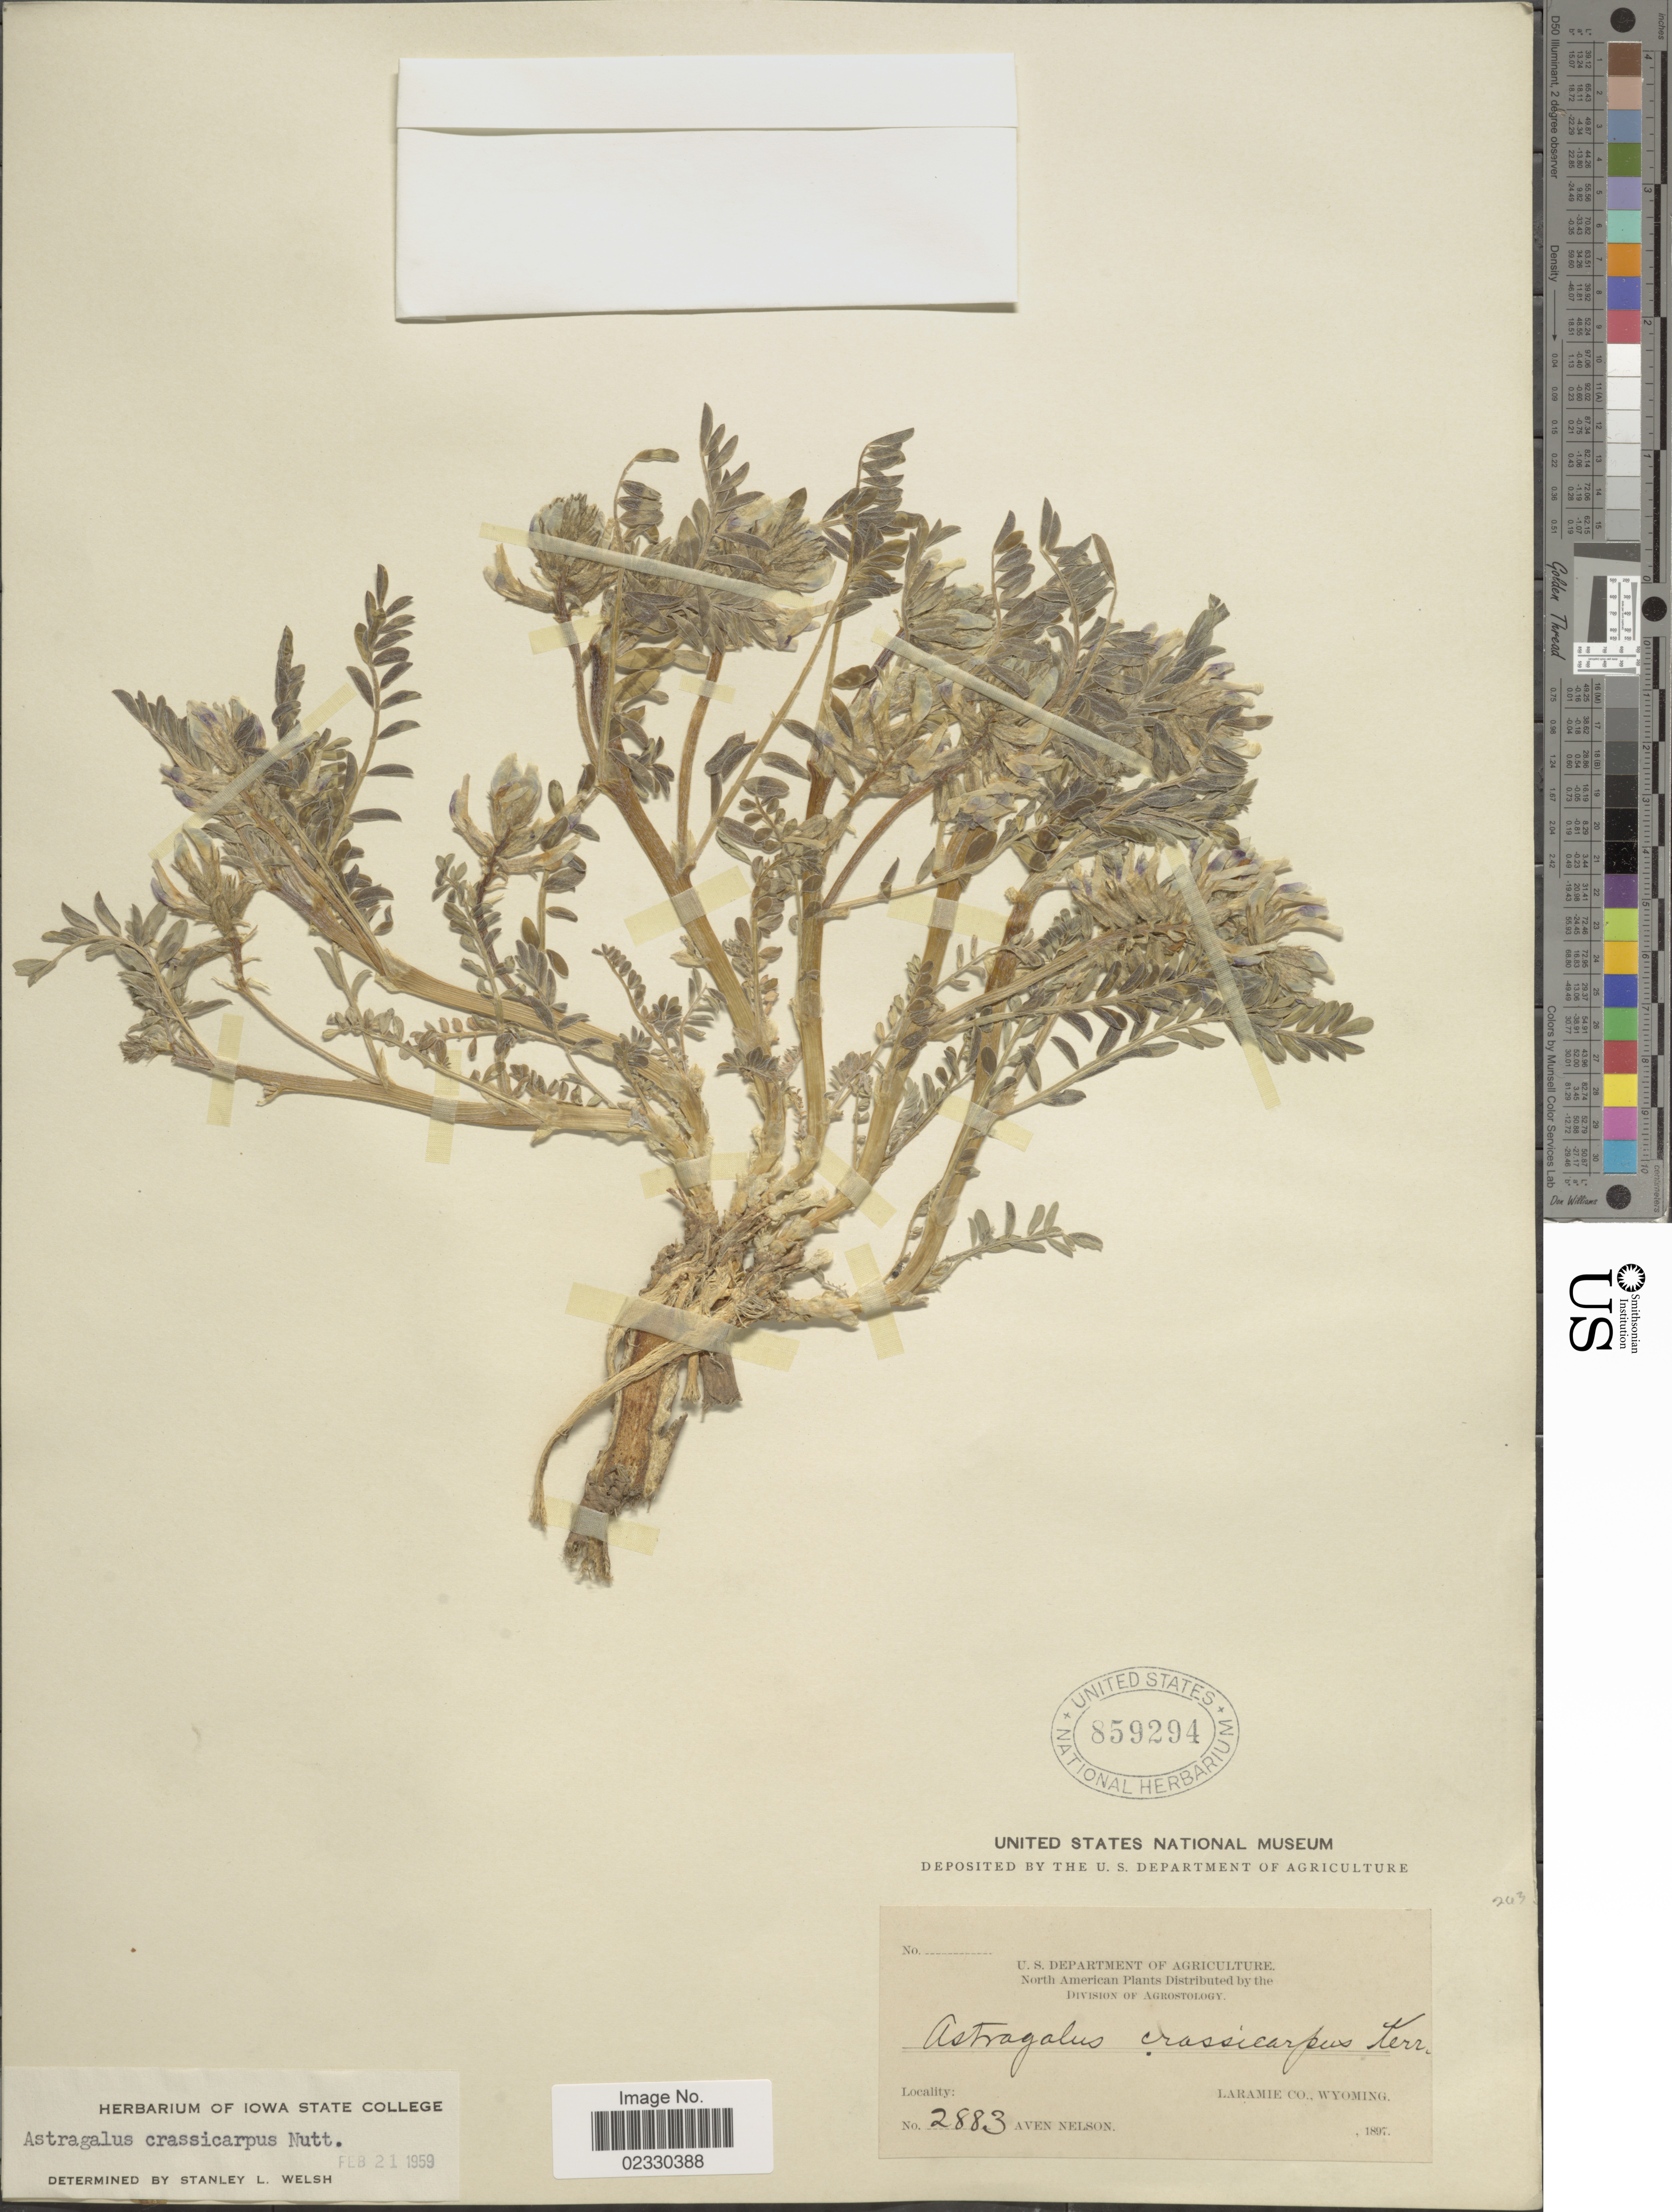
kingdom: Plantae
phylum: Tracheophyta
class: Magnoliopsida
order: Fabales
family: Fabaceae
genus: Astragalus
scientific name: Astragalus crassicarpus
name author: Nutt.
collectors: A. Nelson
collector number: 2883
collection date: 1897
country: United States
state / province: Wyoming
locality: Laramie Co.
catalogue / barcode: US 859294